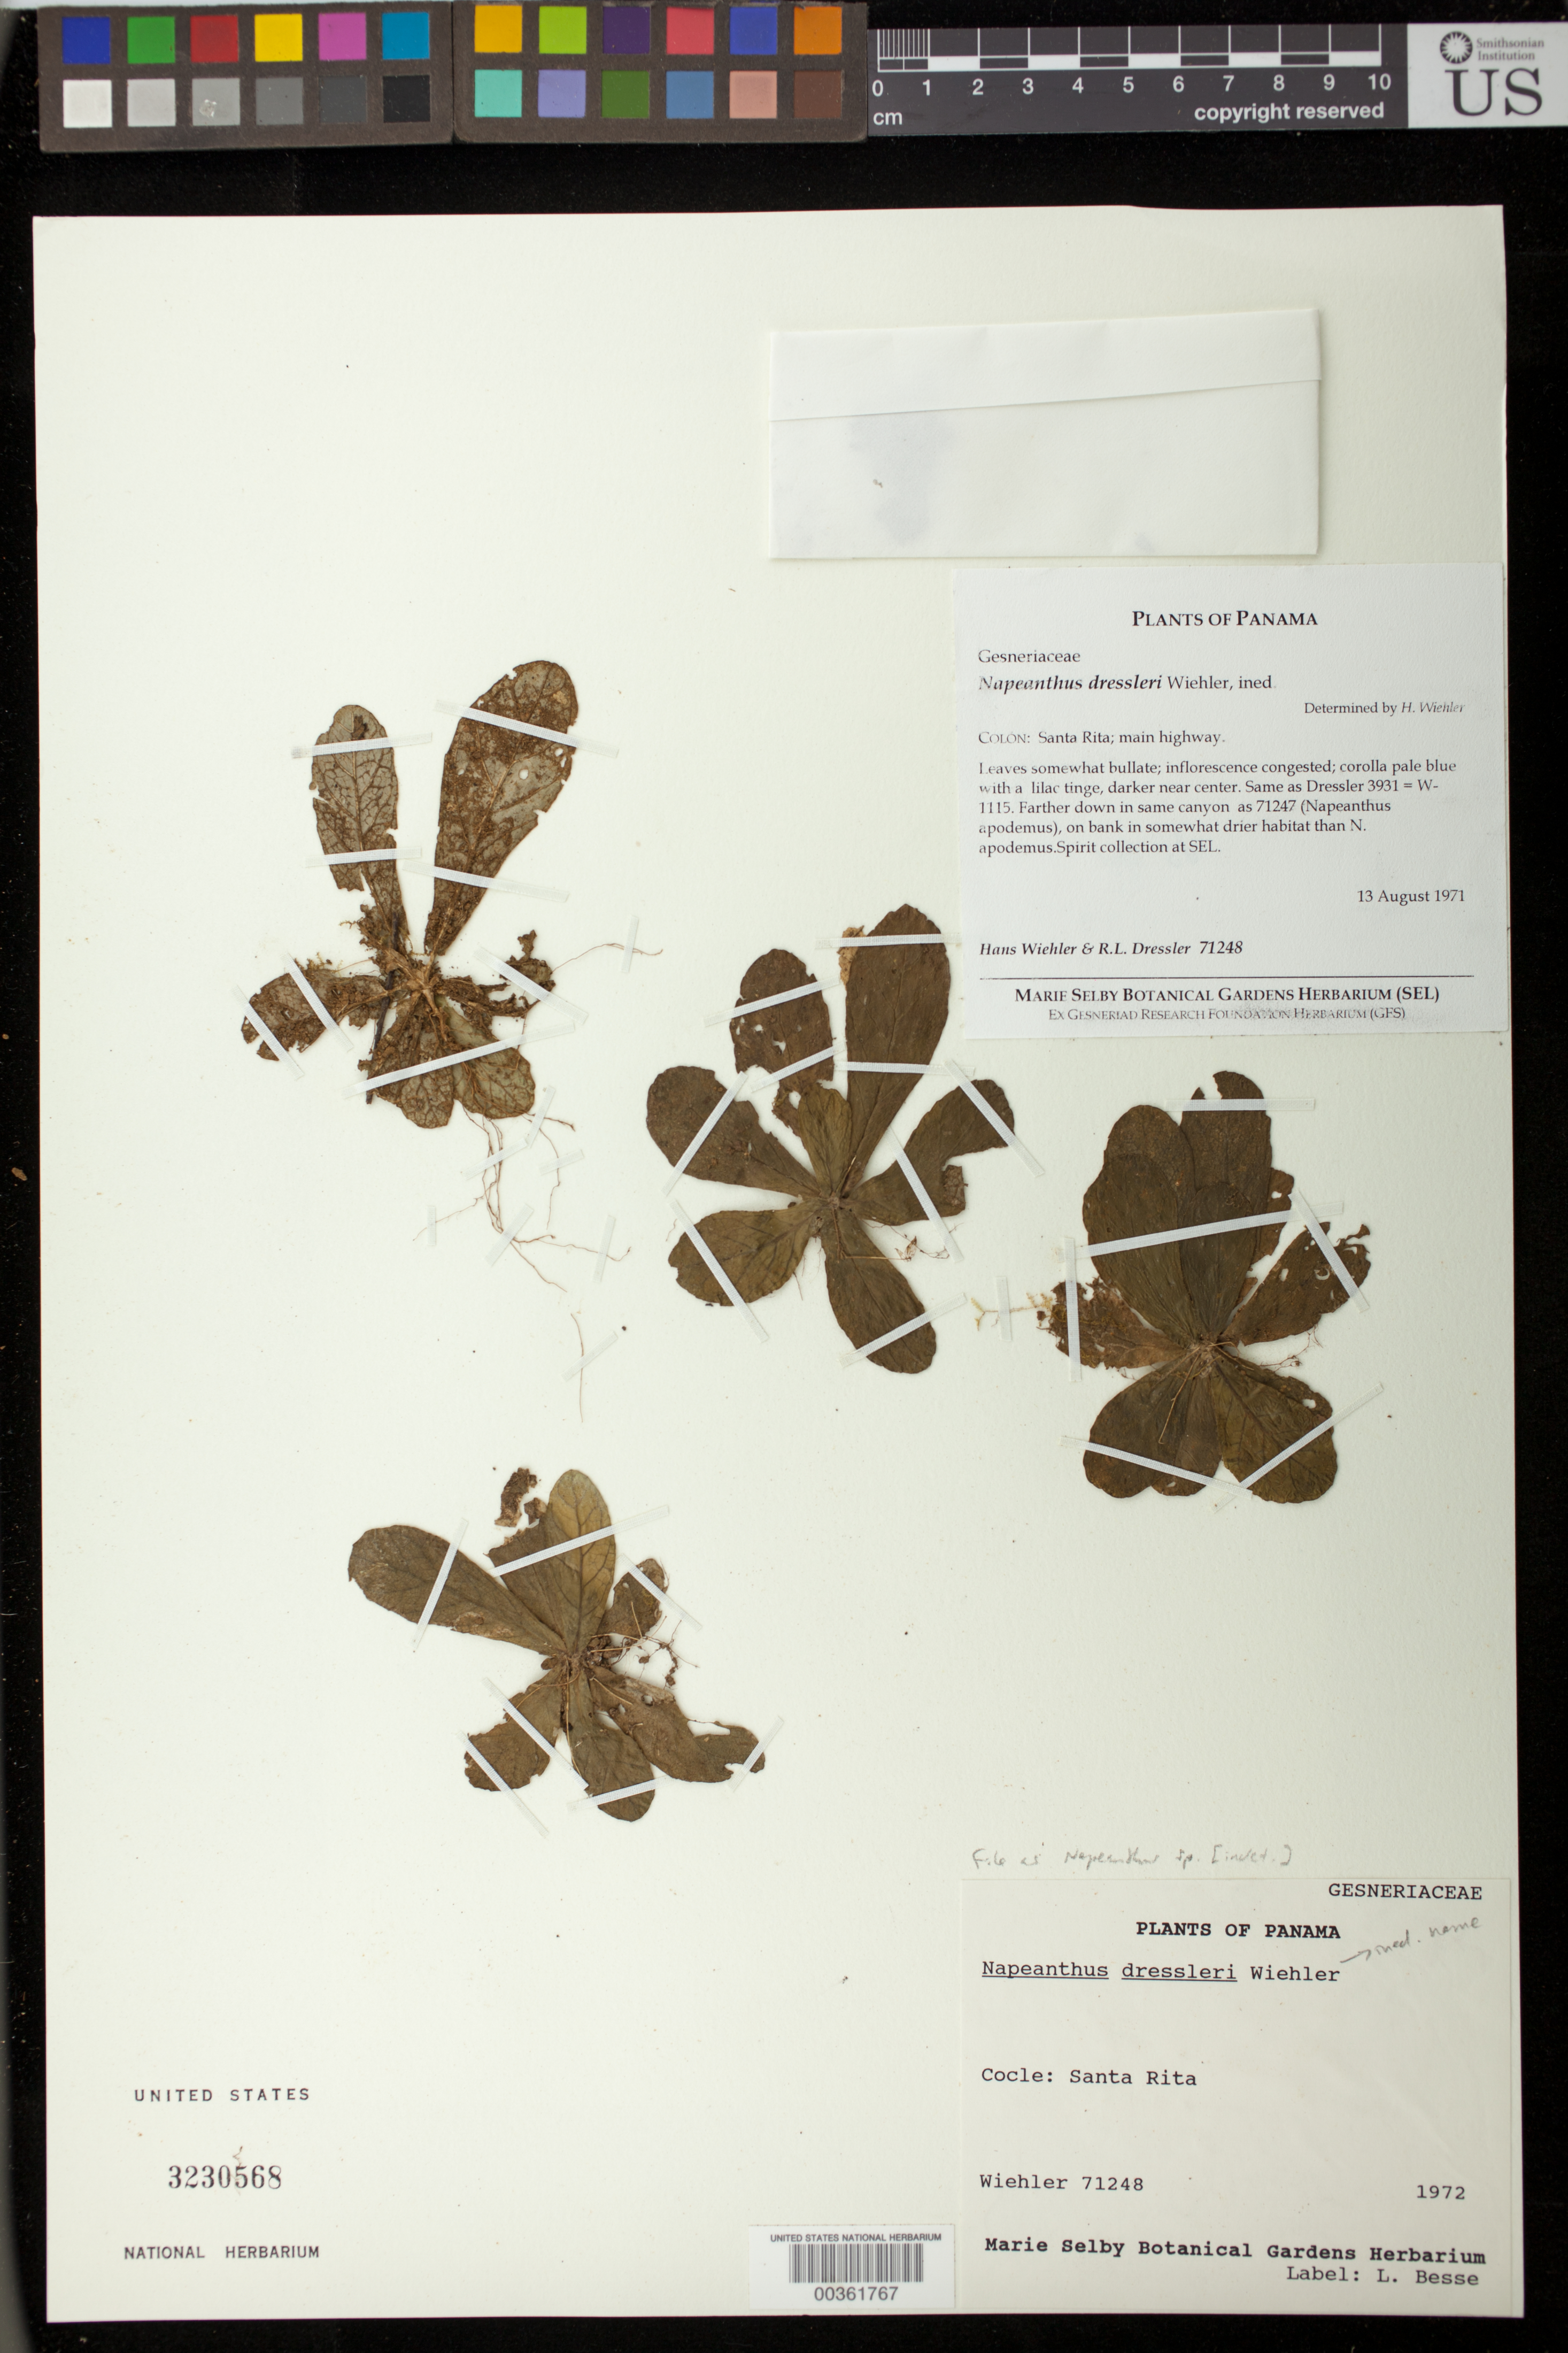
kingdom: Plantae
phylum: Tracheophyta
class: Magnoliopsida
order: Lamiales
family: Gesneriaceae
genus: Napeanthus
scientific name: Napeanthus bullatus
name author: Wiehler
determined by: Skog, Laurence E.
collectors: H. J. Wiehler & R. Dressler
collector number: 71248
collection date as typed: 13 Aug 1971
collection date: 1971-08-13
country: Panama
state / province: Colón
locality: Colón: Santa Rita, main highway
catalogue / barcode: US 3230568